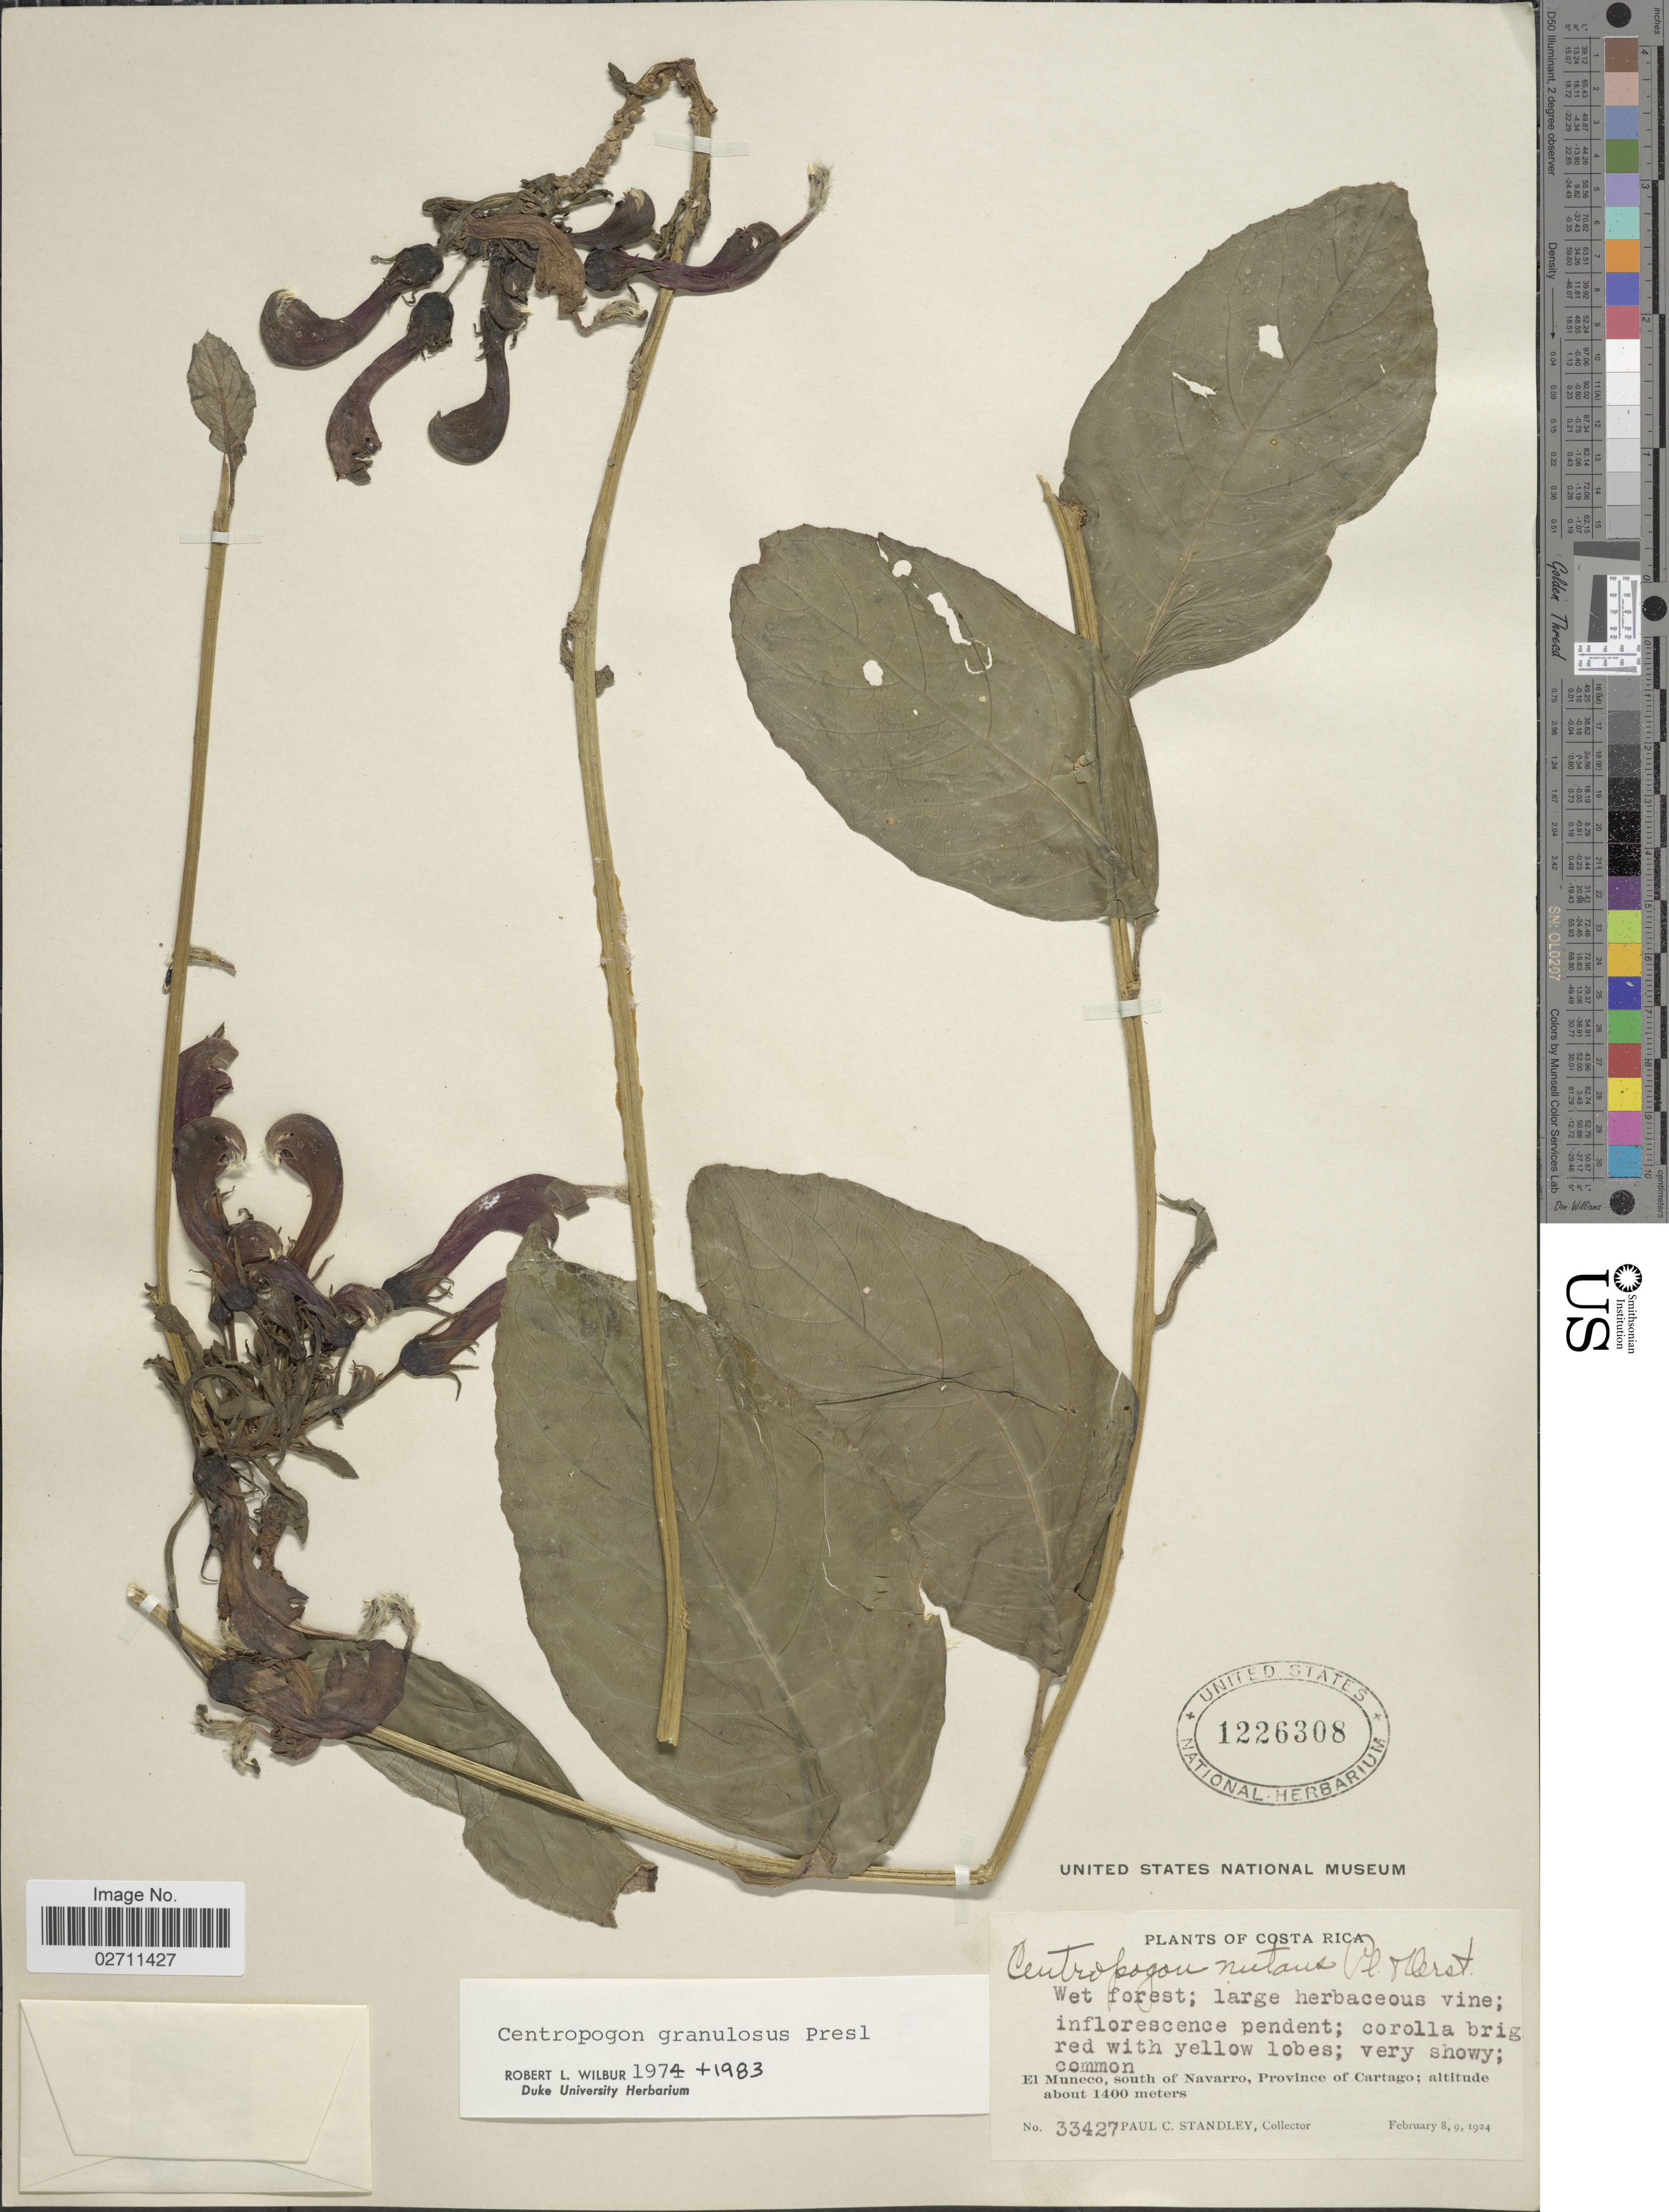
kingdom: Plantae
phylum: Tracheophyta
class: Magnoliopsida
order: Asterales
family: Campanulaceae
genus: Centropogon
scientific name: Centropogon granulosus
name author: C. Presl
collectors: P. C. Standley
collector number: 33427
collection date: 1924-02-08/1924-02-09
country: Costa Rica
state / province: Cartago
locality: El Muneco, south of Navarro.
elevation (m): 1400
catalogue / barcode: US 1226308